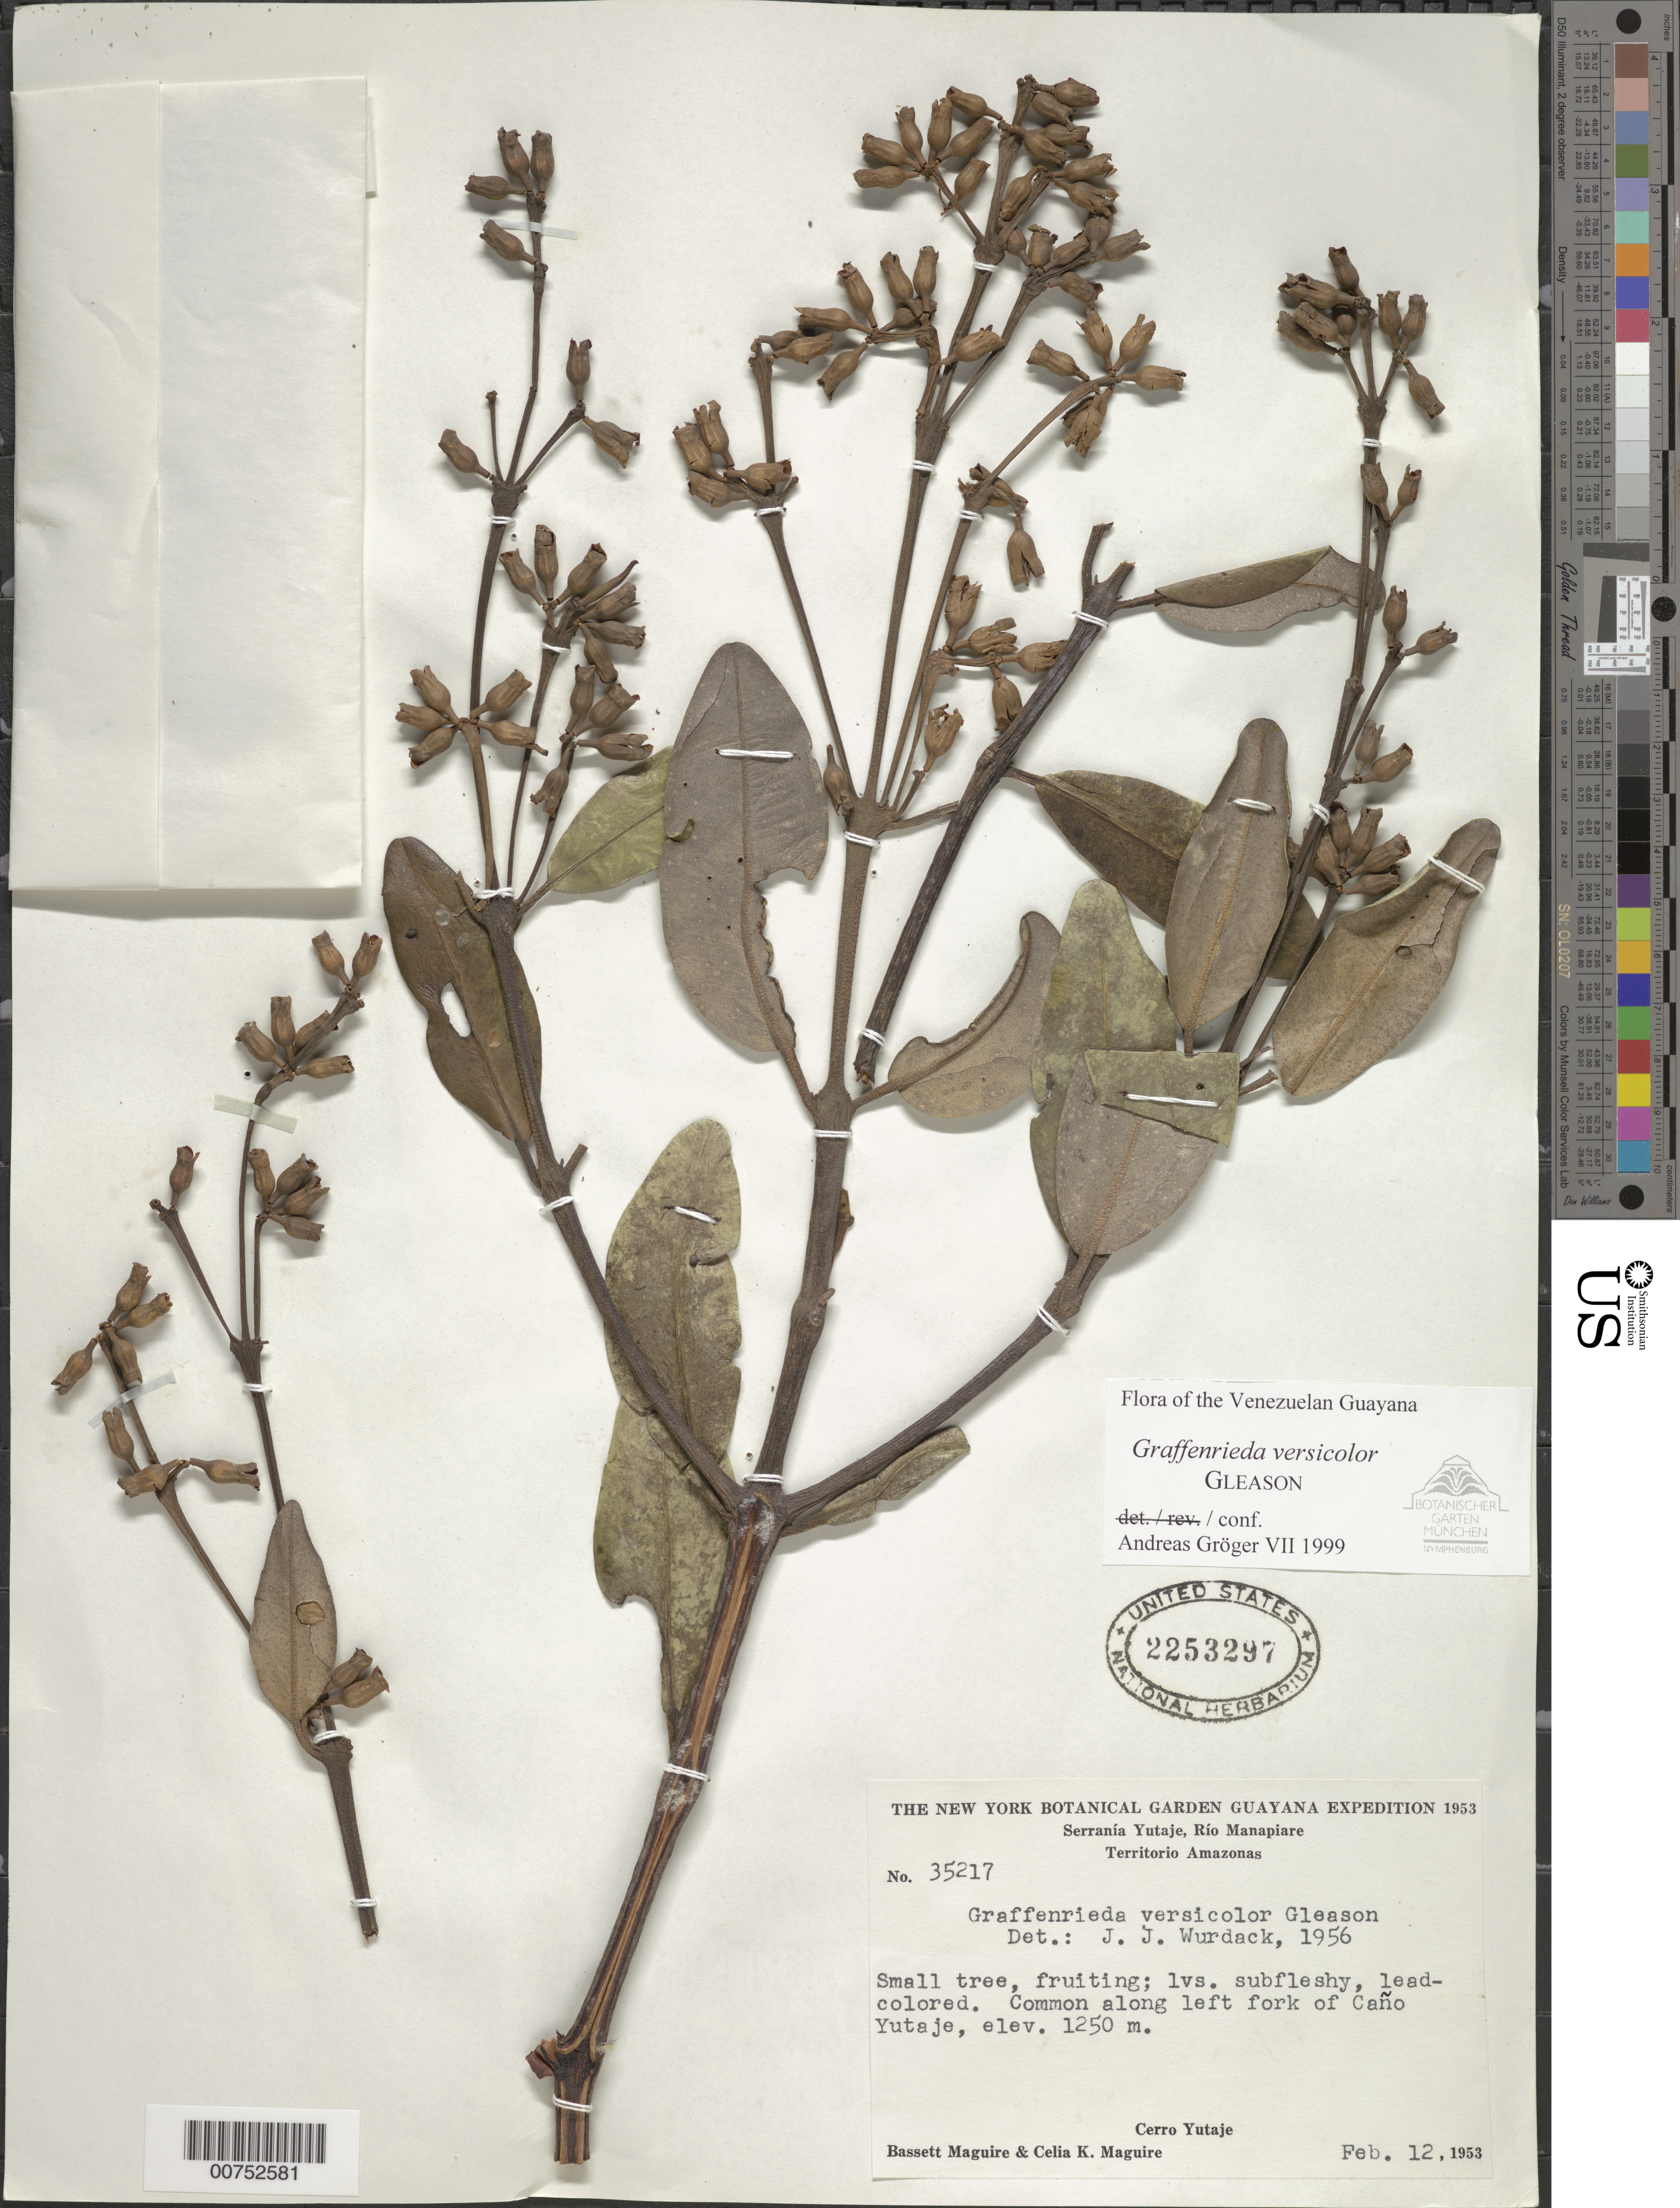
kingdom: Plantae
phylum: Tracheophyta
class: Magnoliopsida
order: Myrtales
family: Melastomataceae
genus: Graffenrieda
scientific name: Graffenrieda versicolor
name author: Gleason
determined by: Gröger, A.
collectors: B. Maguire & C. K. Maguire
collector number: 35217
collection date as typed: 12-Feb-53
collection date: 1953-02-12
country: Venezuela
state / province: Amazonas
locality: Cerro Yutajé, left fork of Caño Yutajé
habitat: Along river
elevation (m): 1250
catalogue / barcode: US 2253297